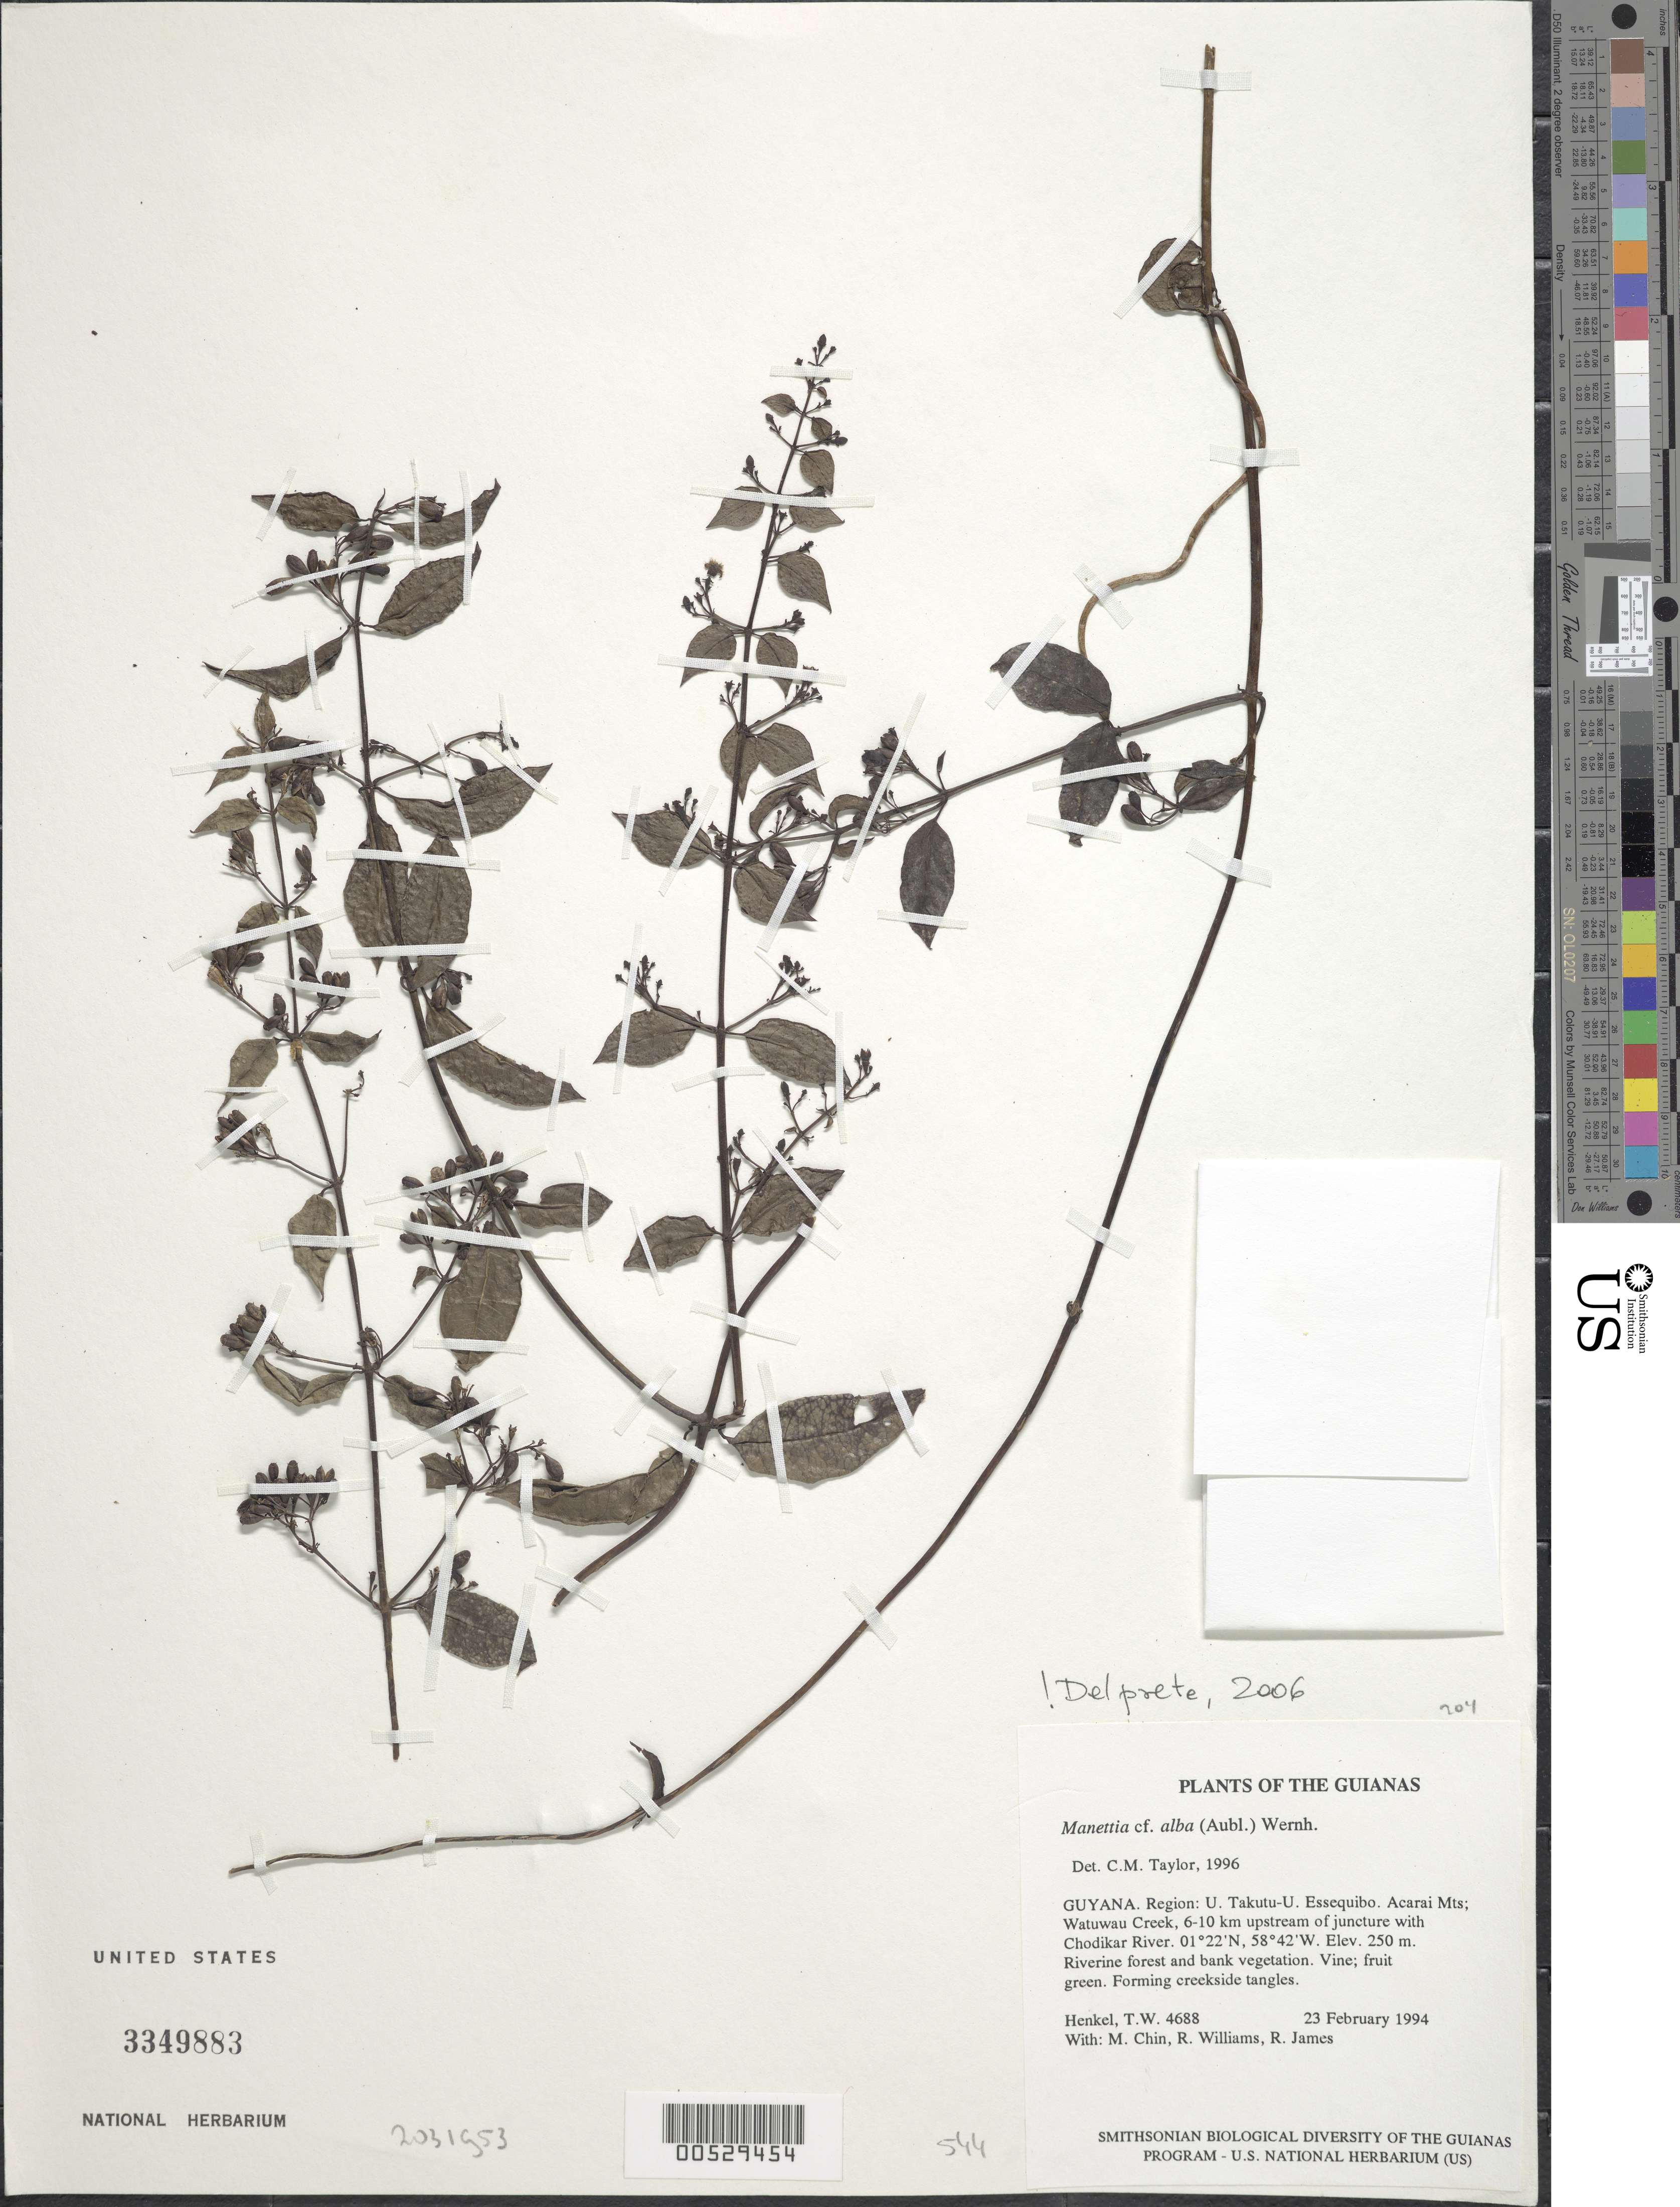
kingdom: Plantae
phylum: Tracheophyta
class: Magnoliopsida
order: Gentianales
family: Rubiaceae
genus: Manettia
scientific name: Manettia alba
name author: (Aubl.) Wernham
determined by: Delprete, P. G., Herb. de Guyane Cay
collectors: T. Henkel, M. Chin, R. Williams & R. James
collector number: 4688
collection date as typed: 23 February 1994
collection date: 1994-02-23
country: Guyana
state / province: U. Takutu-U. Essequibo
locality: Acarai Mts; Watuwau Creek, 6-10 km upstream of juncture with Chodikar River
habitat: Riverine forest and bank vegetation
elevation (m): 250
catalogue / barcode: US 3349883